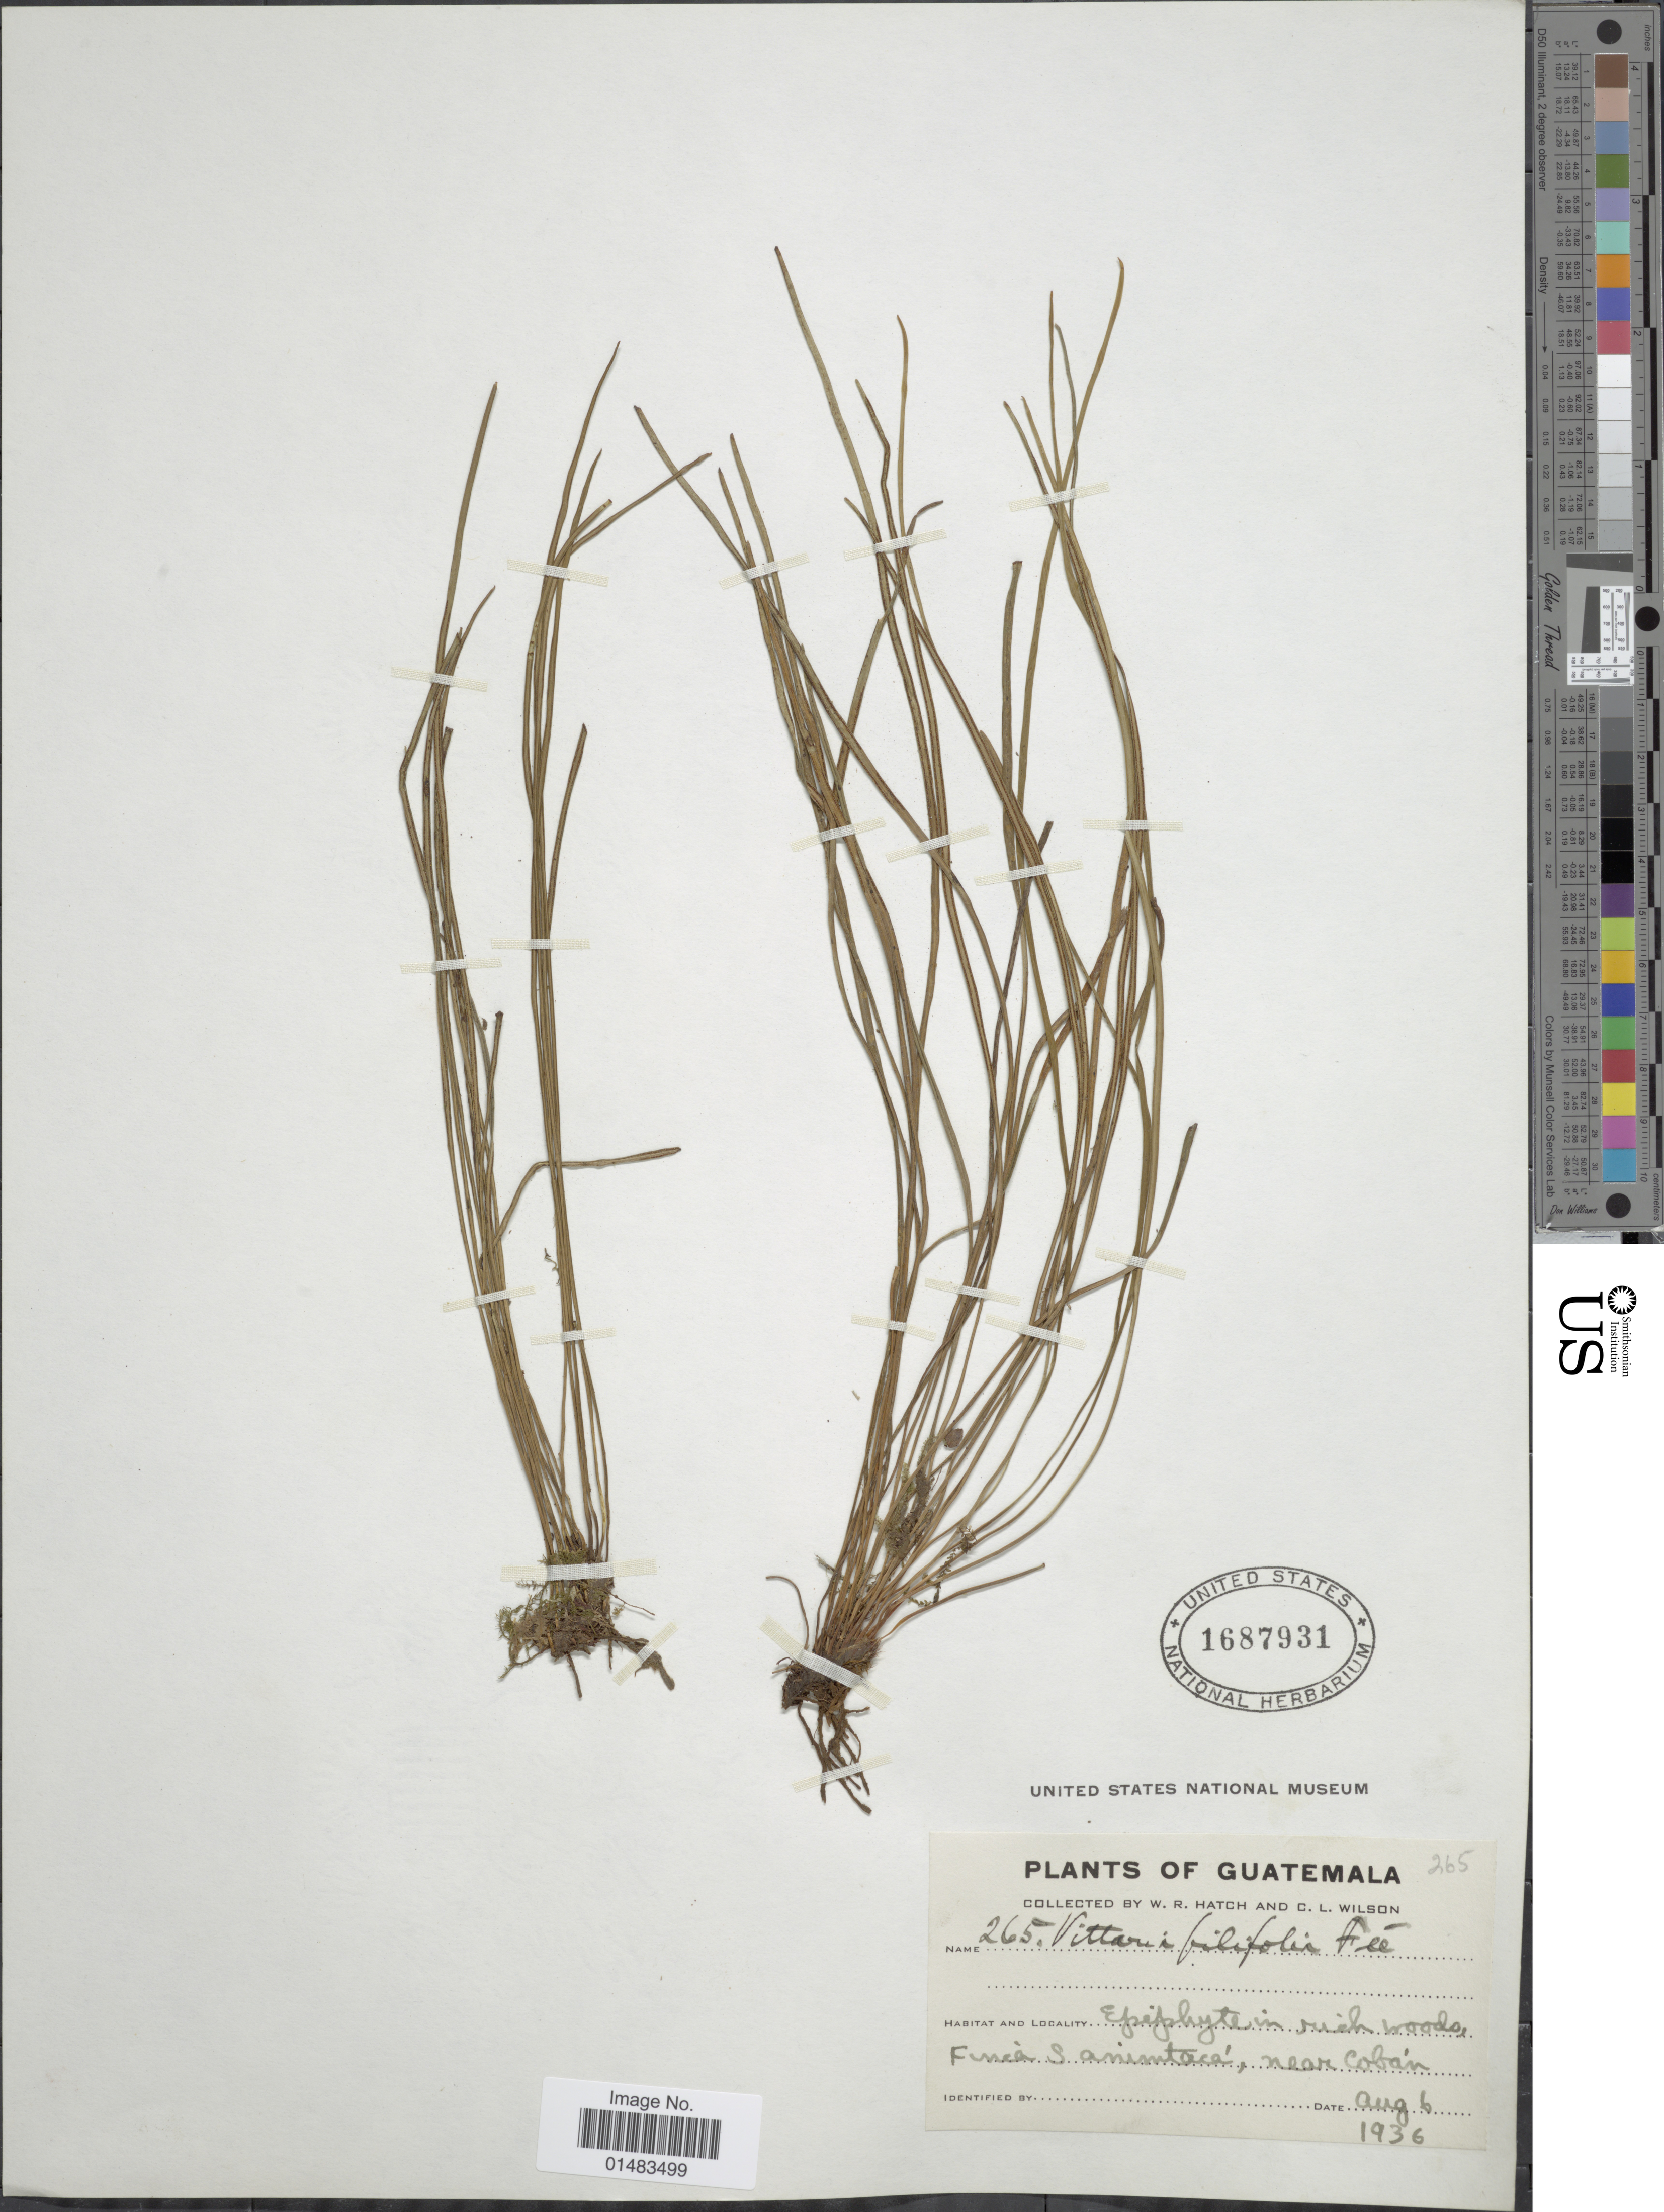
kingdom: Plantae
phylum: Tracheophyta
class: Polypodiopsida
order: Polypodiales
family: Pteridaceae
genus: Vittaria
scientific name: Vittaria graminifolia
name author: Kaulf.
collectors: W. Hatch & C. L. Wilson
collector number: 265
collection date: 1936-08-06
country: Guatemala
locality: Guatemala, Epiphyte in rich woods, Finca S animatacá, near cobán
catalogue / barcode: US 1687931